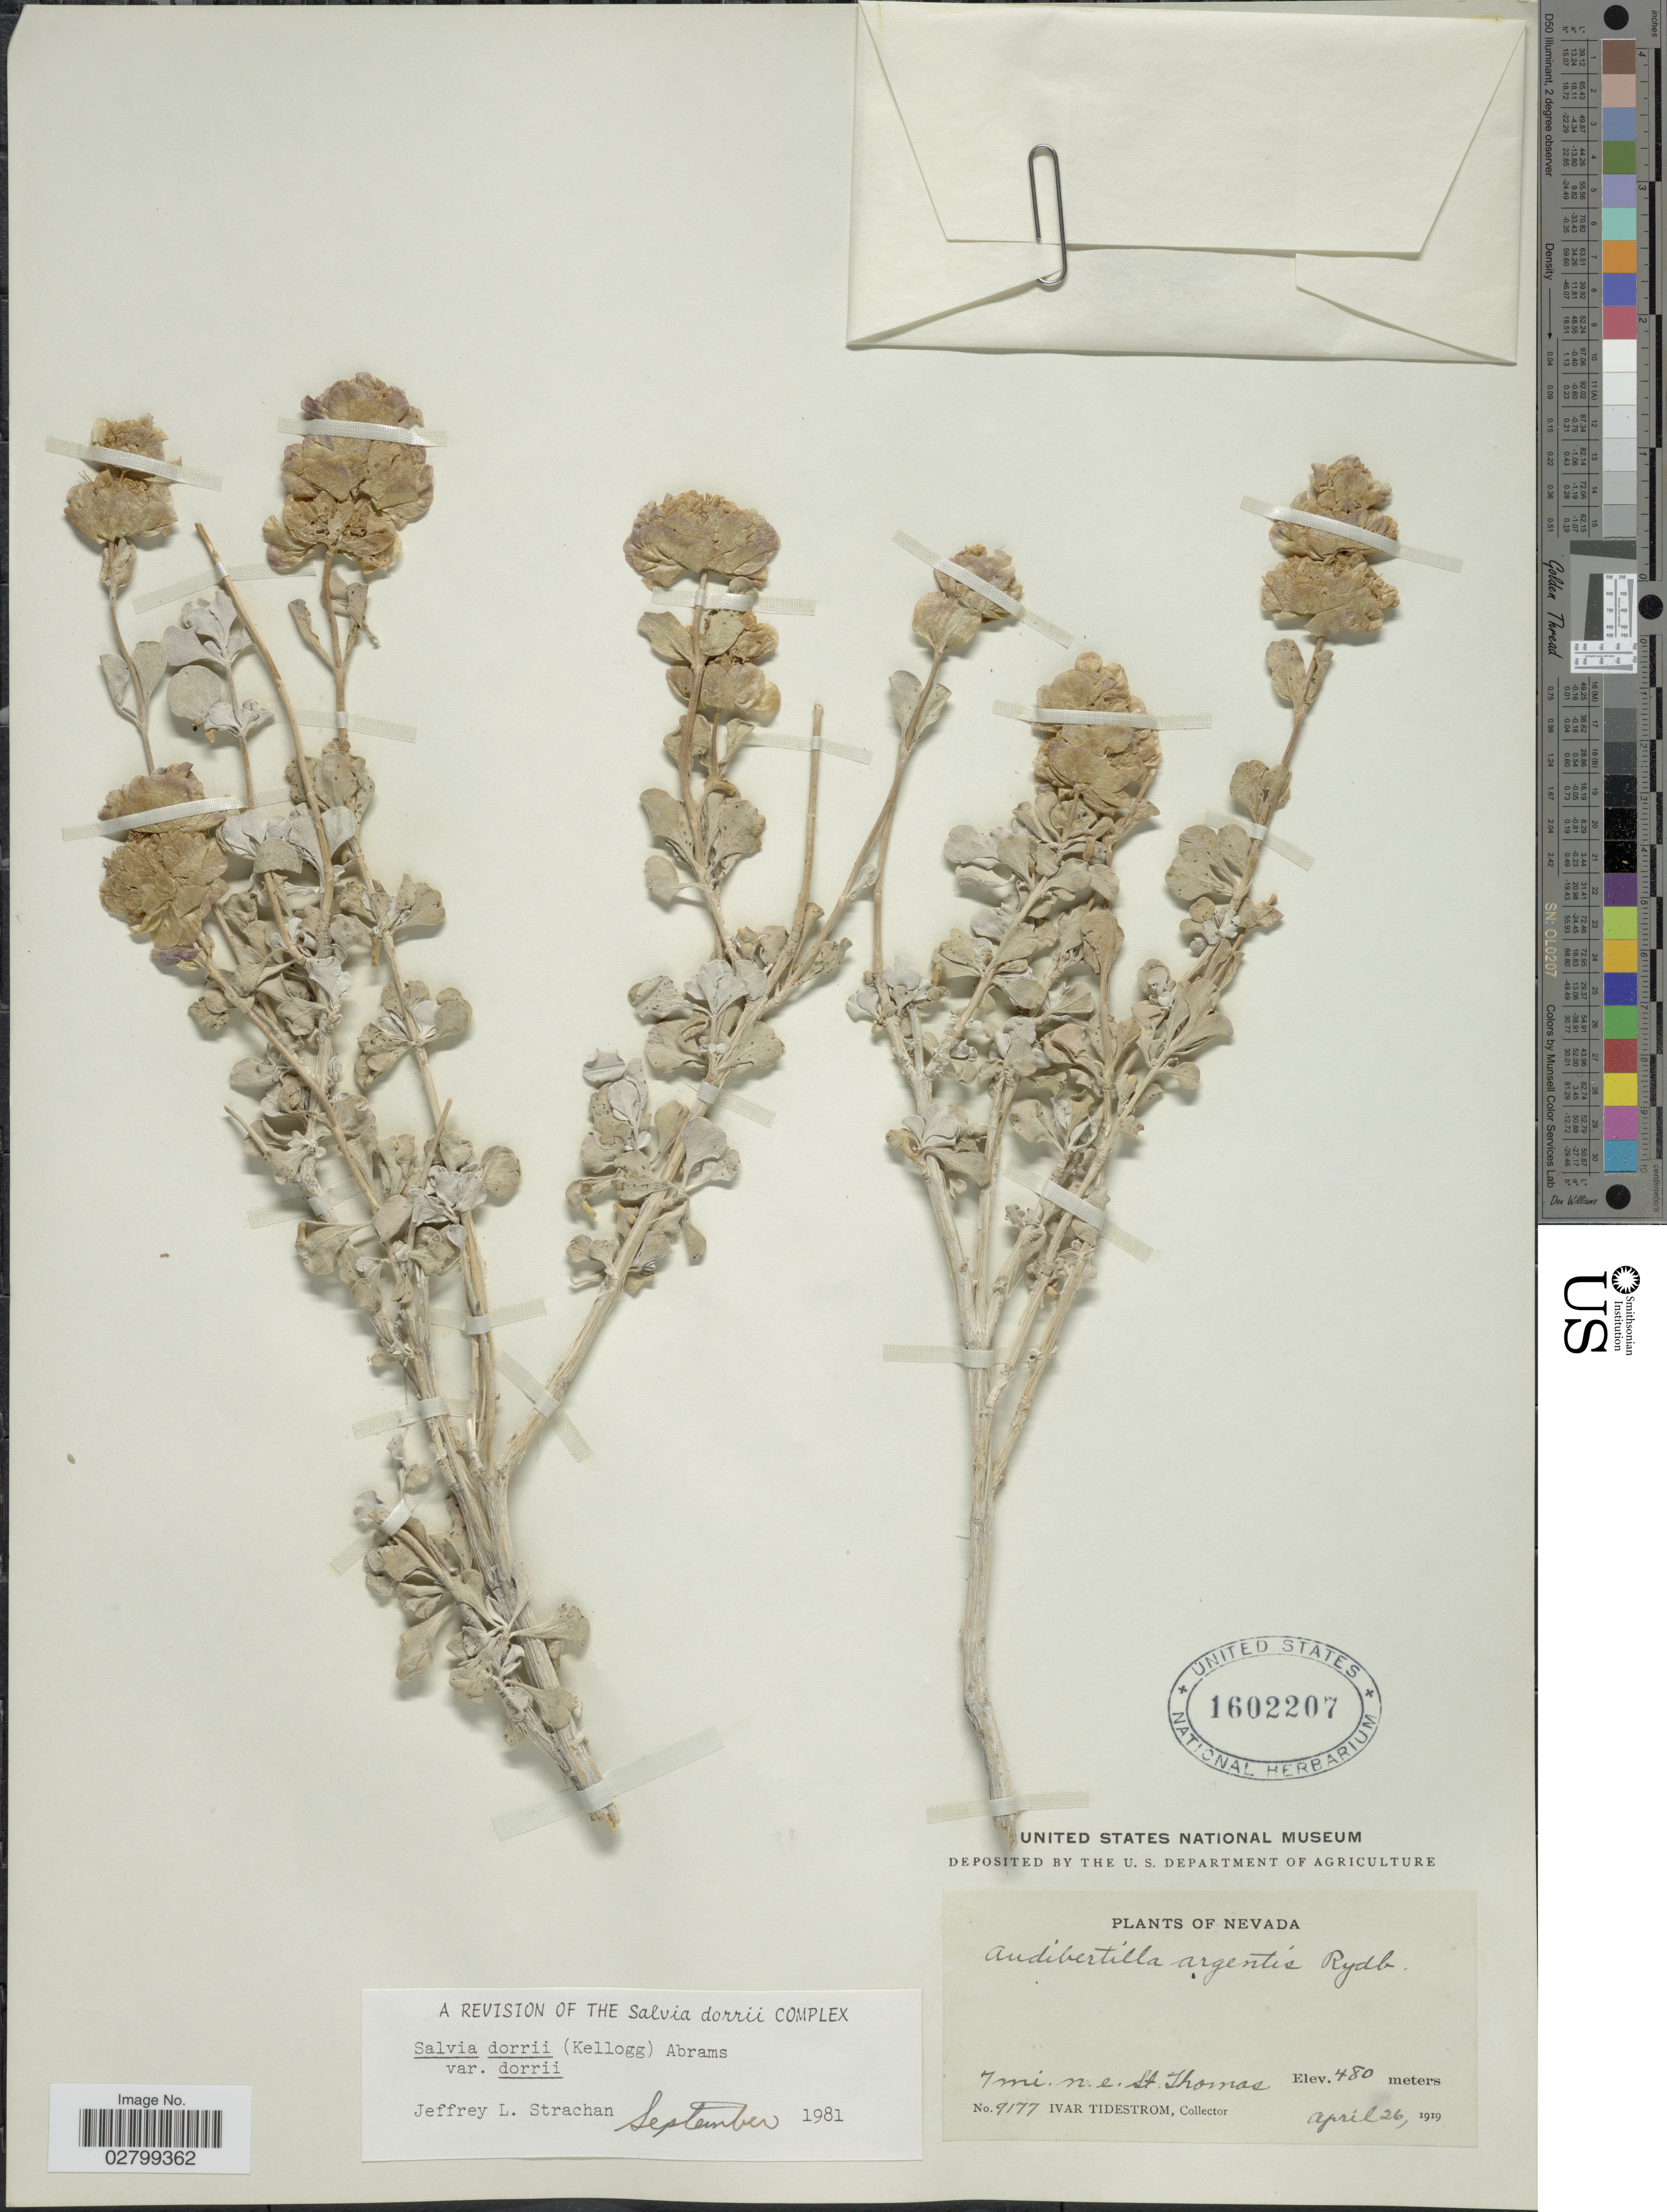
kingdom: Plantae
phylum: Tracheophyta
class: Magnoliopsida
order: Lamiales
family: Lamiaceae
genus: Salvia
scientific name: Salvia dorrii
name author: (Kellogg) Abrams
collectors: I. F. Tidestrom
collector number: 9177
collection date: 1919-04-26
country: United States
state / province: Nevada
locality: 7 mi. n.e. St. Thomas.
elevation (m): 480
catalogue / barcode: US 1602207